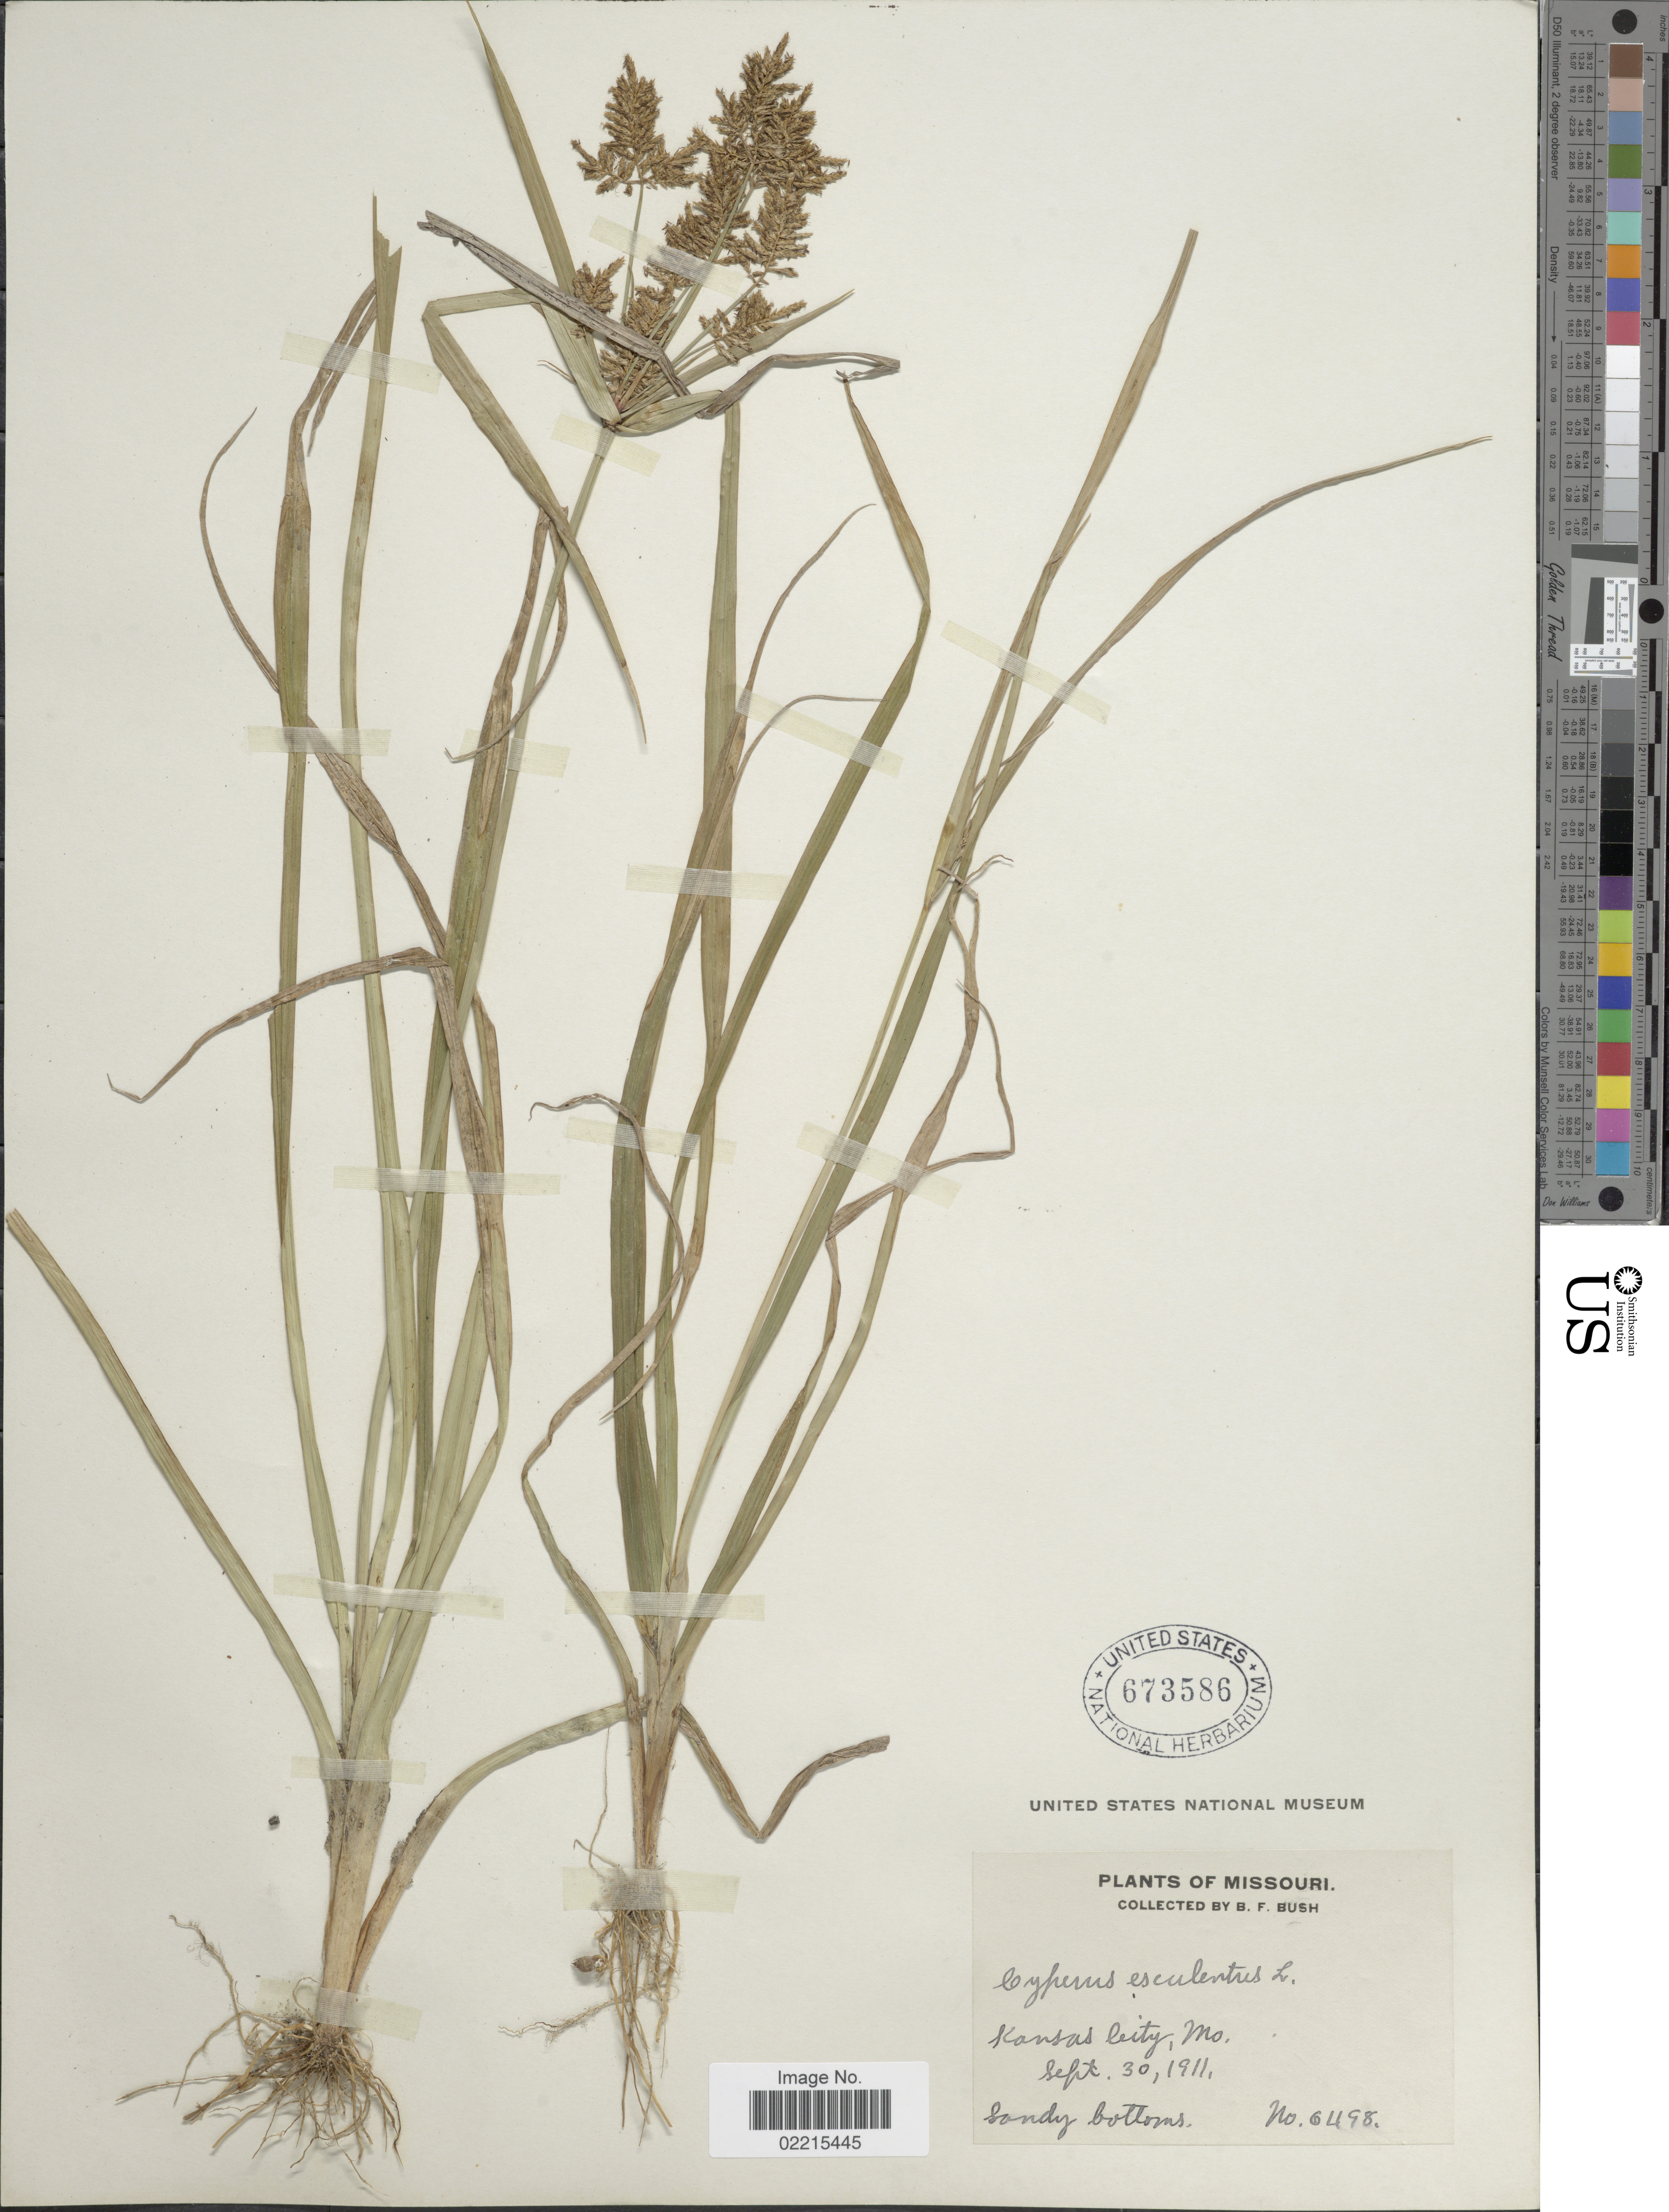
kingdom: Plantae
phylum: Tracheophyta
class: Liliopsida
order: Poales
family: Cyperaceae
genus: Cyperus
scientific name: Cyperus esculentus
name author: L.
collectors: B. F. Bush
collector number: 6498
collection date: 1911-09-30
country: United States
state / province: Missouri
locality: Kansas City, Sandy bottoms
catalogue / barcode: US 673586